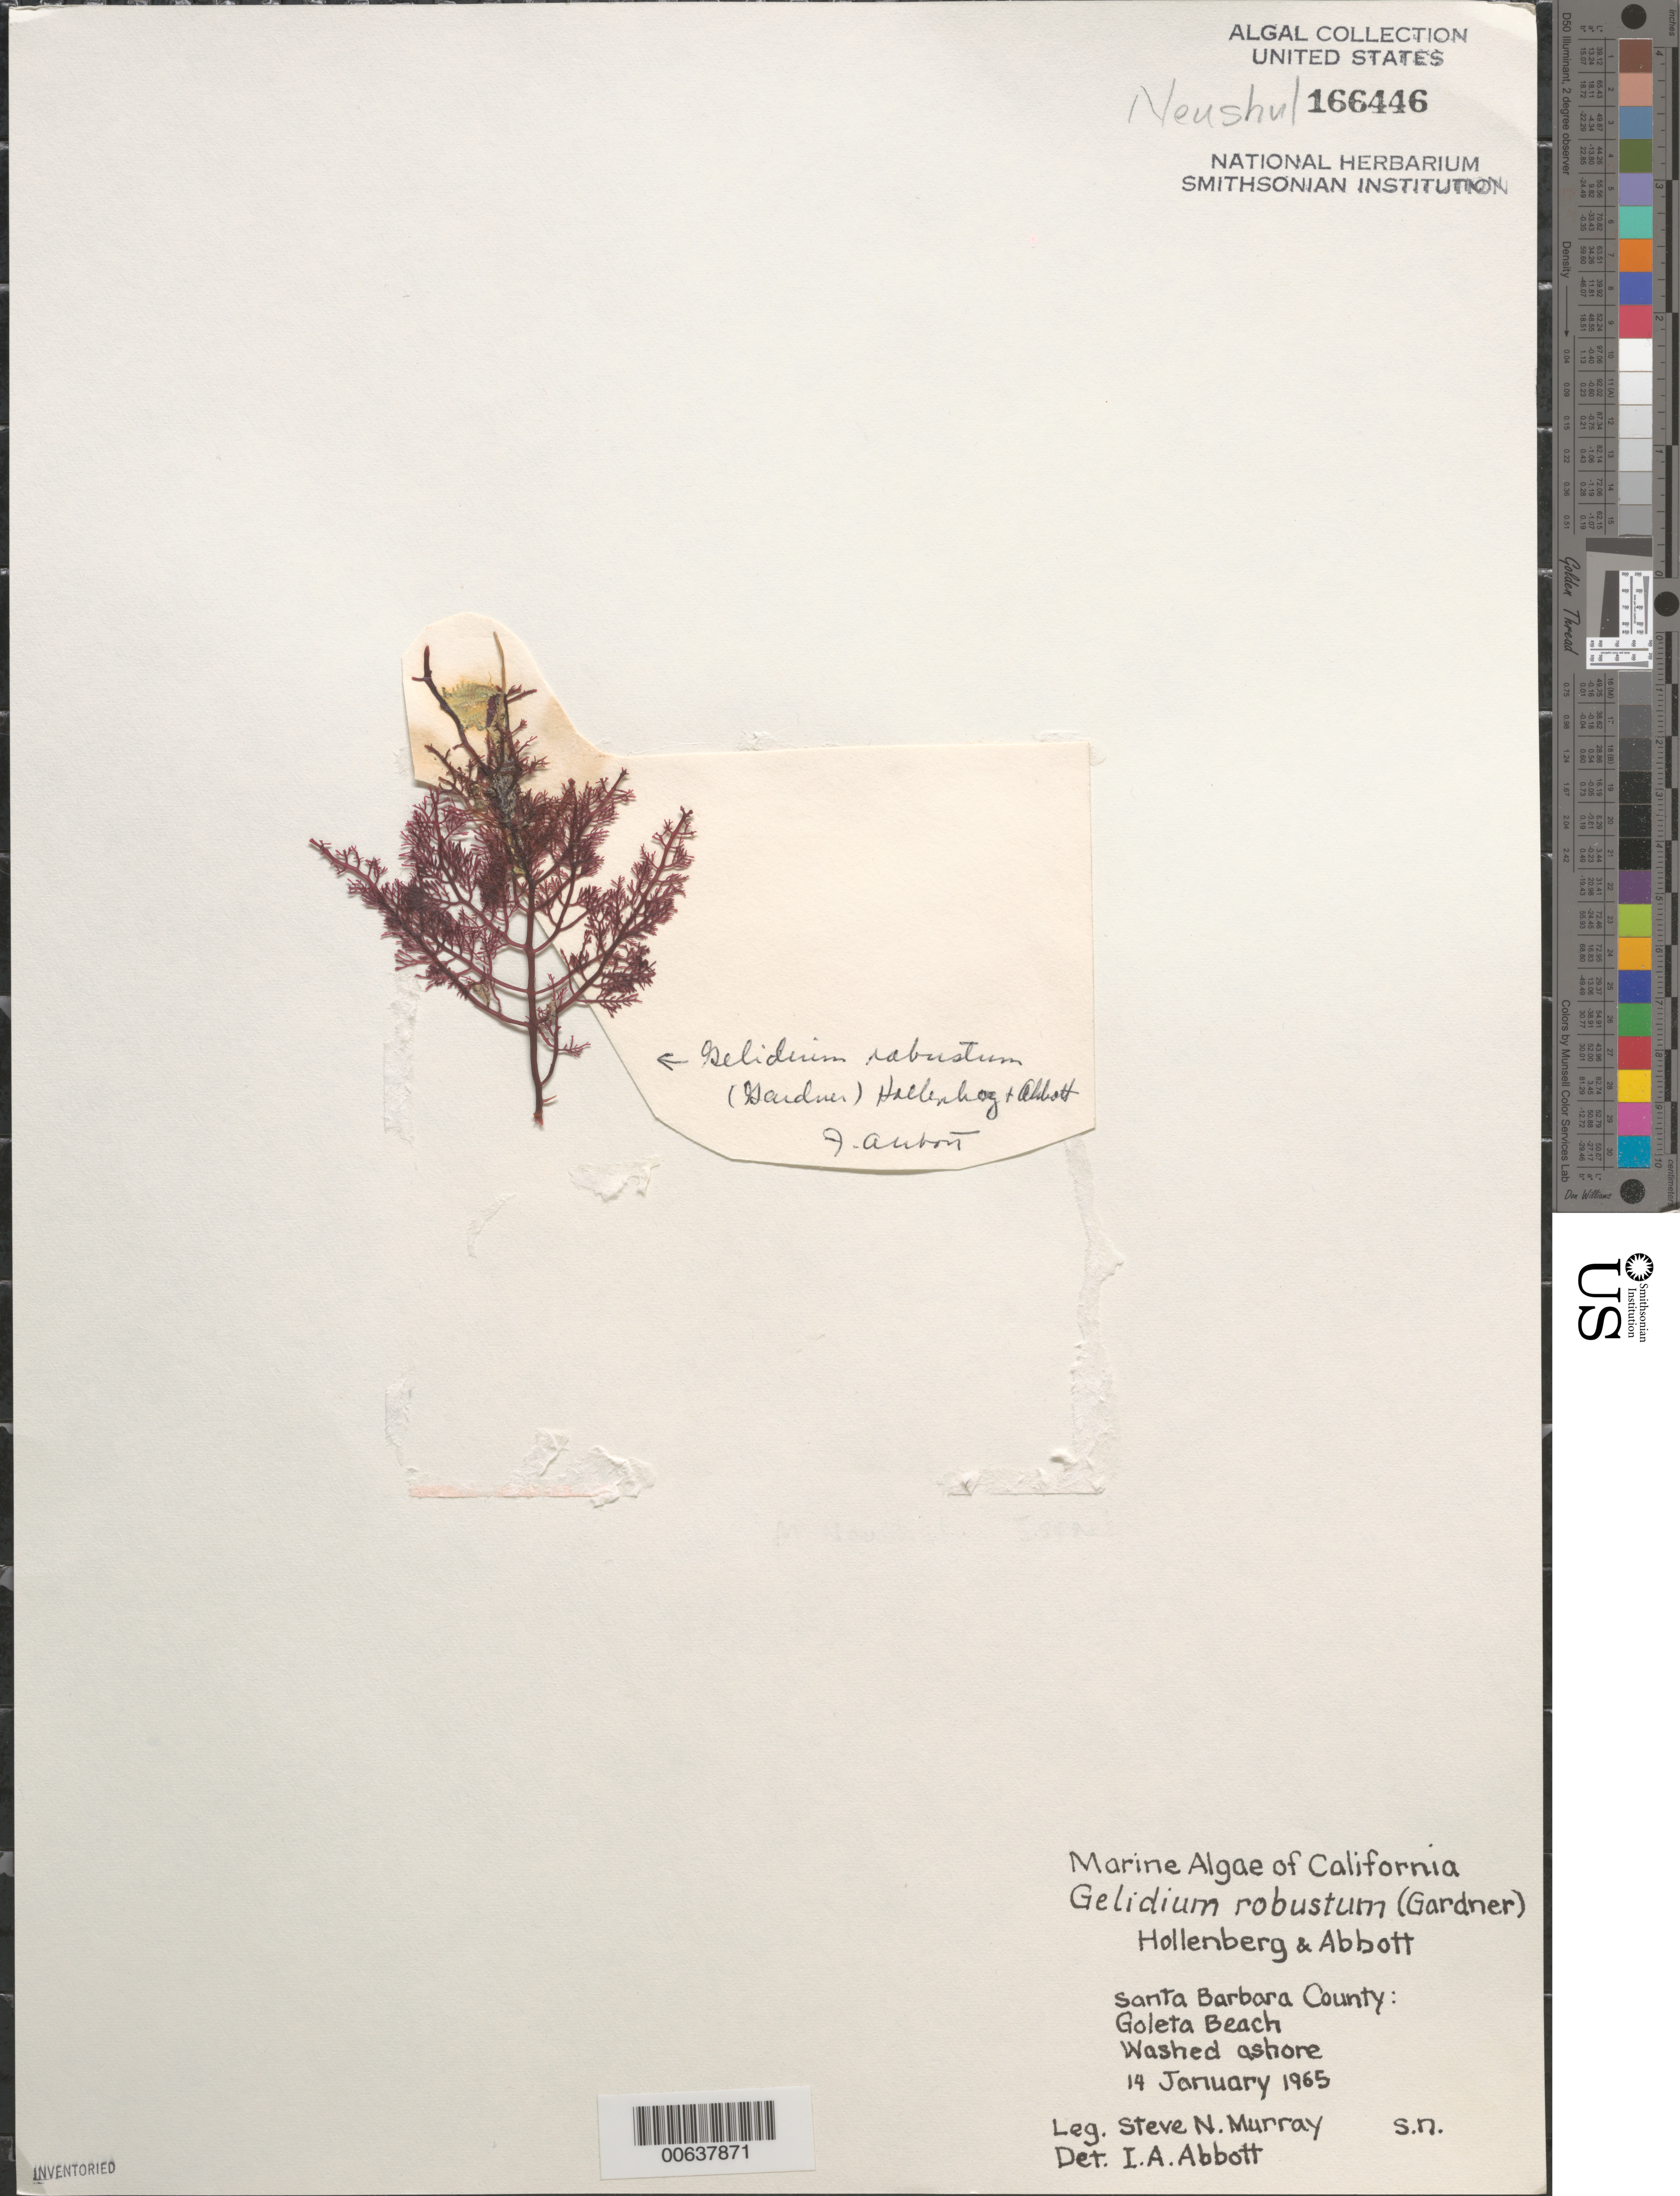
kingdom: Plantae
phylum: Rhodophyta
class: Florideophyceae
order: Gelidiales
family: Gelidiaceae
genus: Gelidium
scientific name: Gelidium robustum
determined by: Abbott, Isabella A.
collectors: S. N. Murray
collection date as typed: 14 Jan 1965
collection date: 1965-01-14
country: United States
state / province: California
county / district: Santa Barbara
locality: Goleta Beach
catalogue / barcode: US 166446